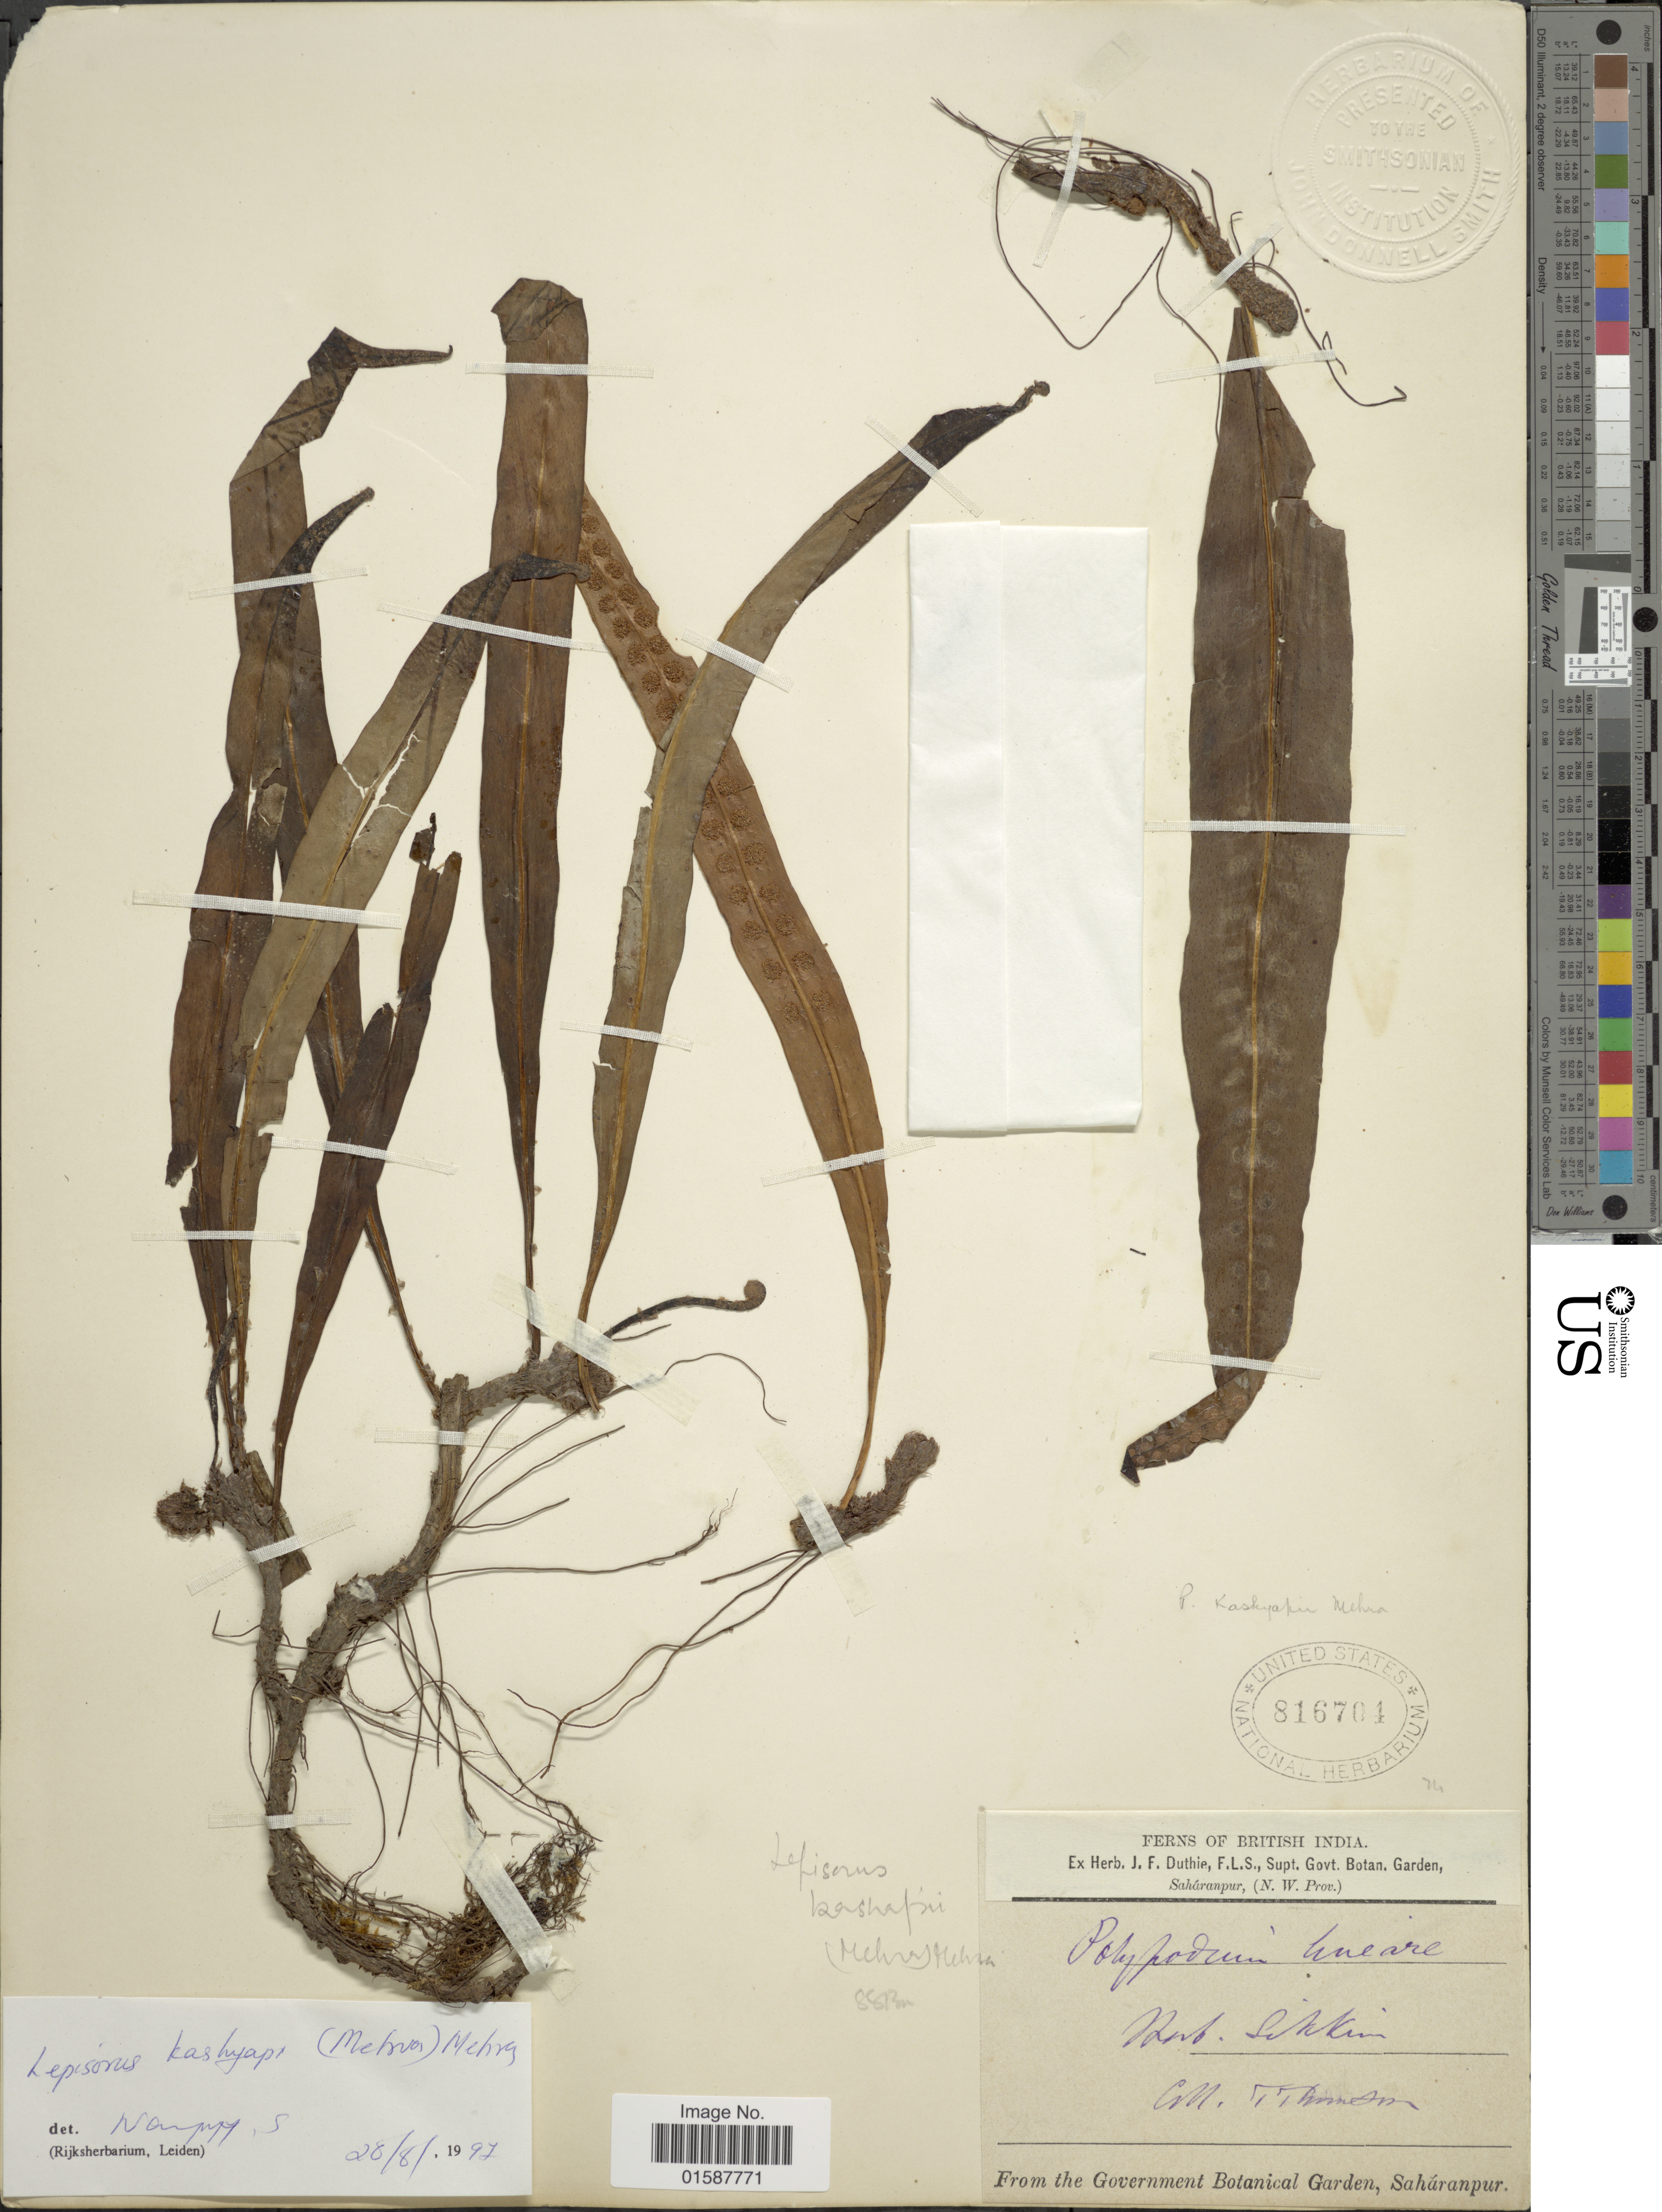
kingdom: Plantae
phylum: Tracheophyta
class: Polypodiopsida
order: Polypodiales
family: Polypodiaceae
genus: Lepisorus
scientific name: Lepisorus kashyapii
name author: (Mehra) Mehra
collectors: T. Thomson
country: India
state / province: Sikkim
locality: British India, Sikkim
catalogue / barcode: US 816704